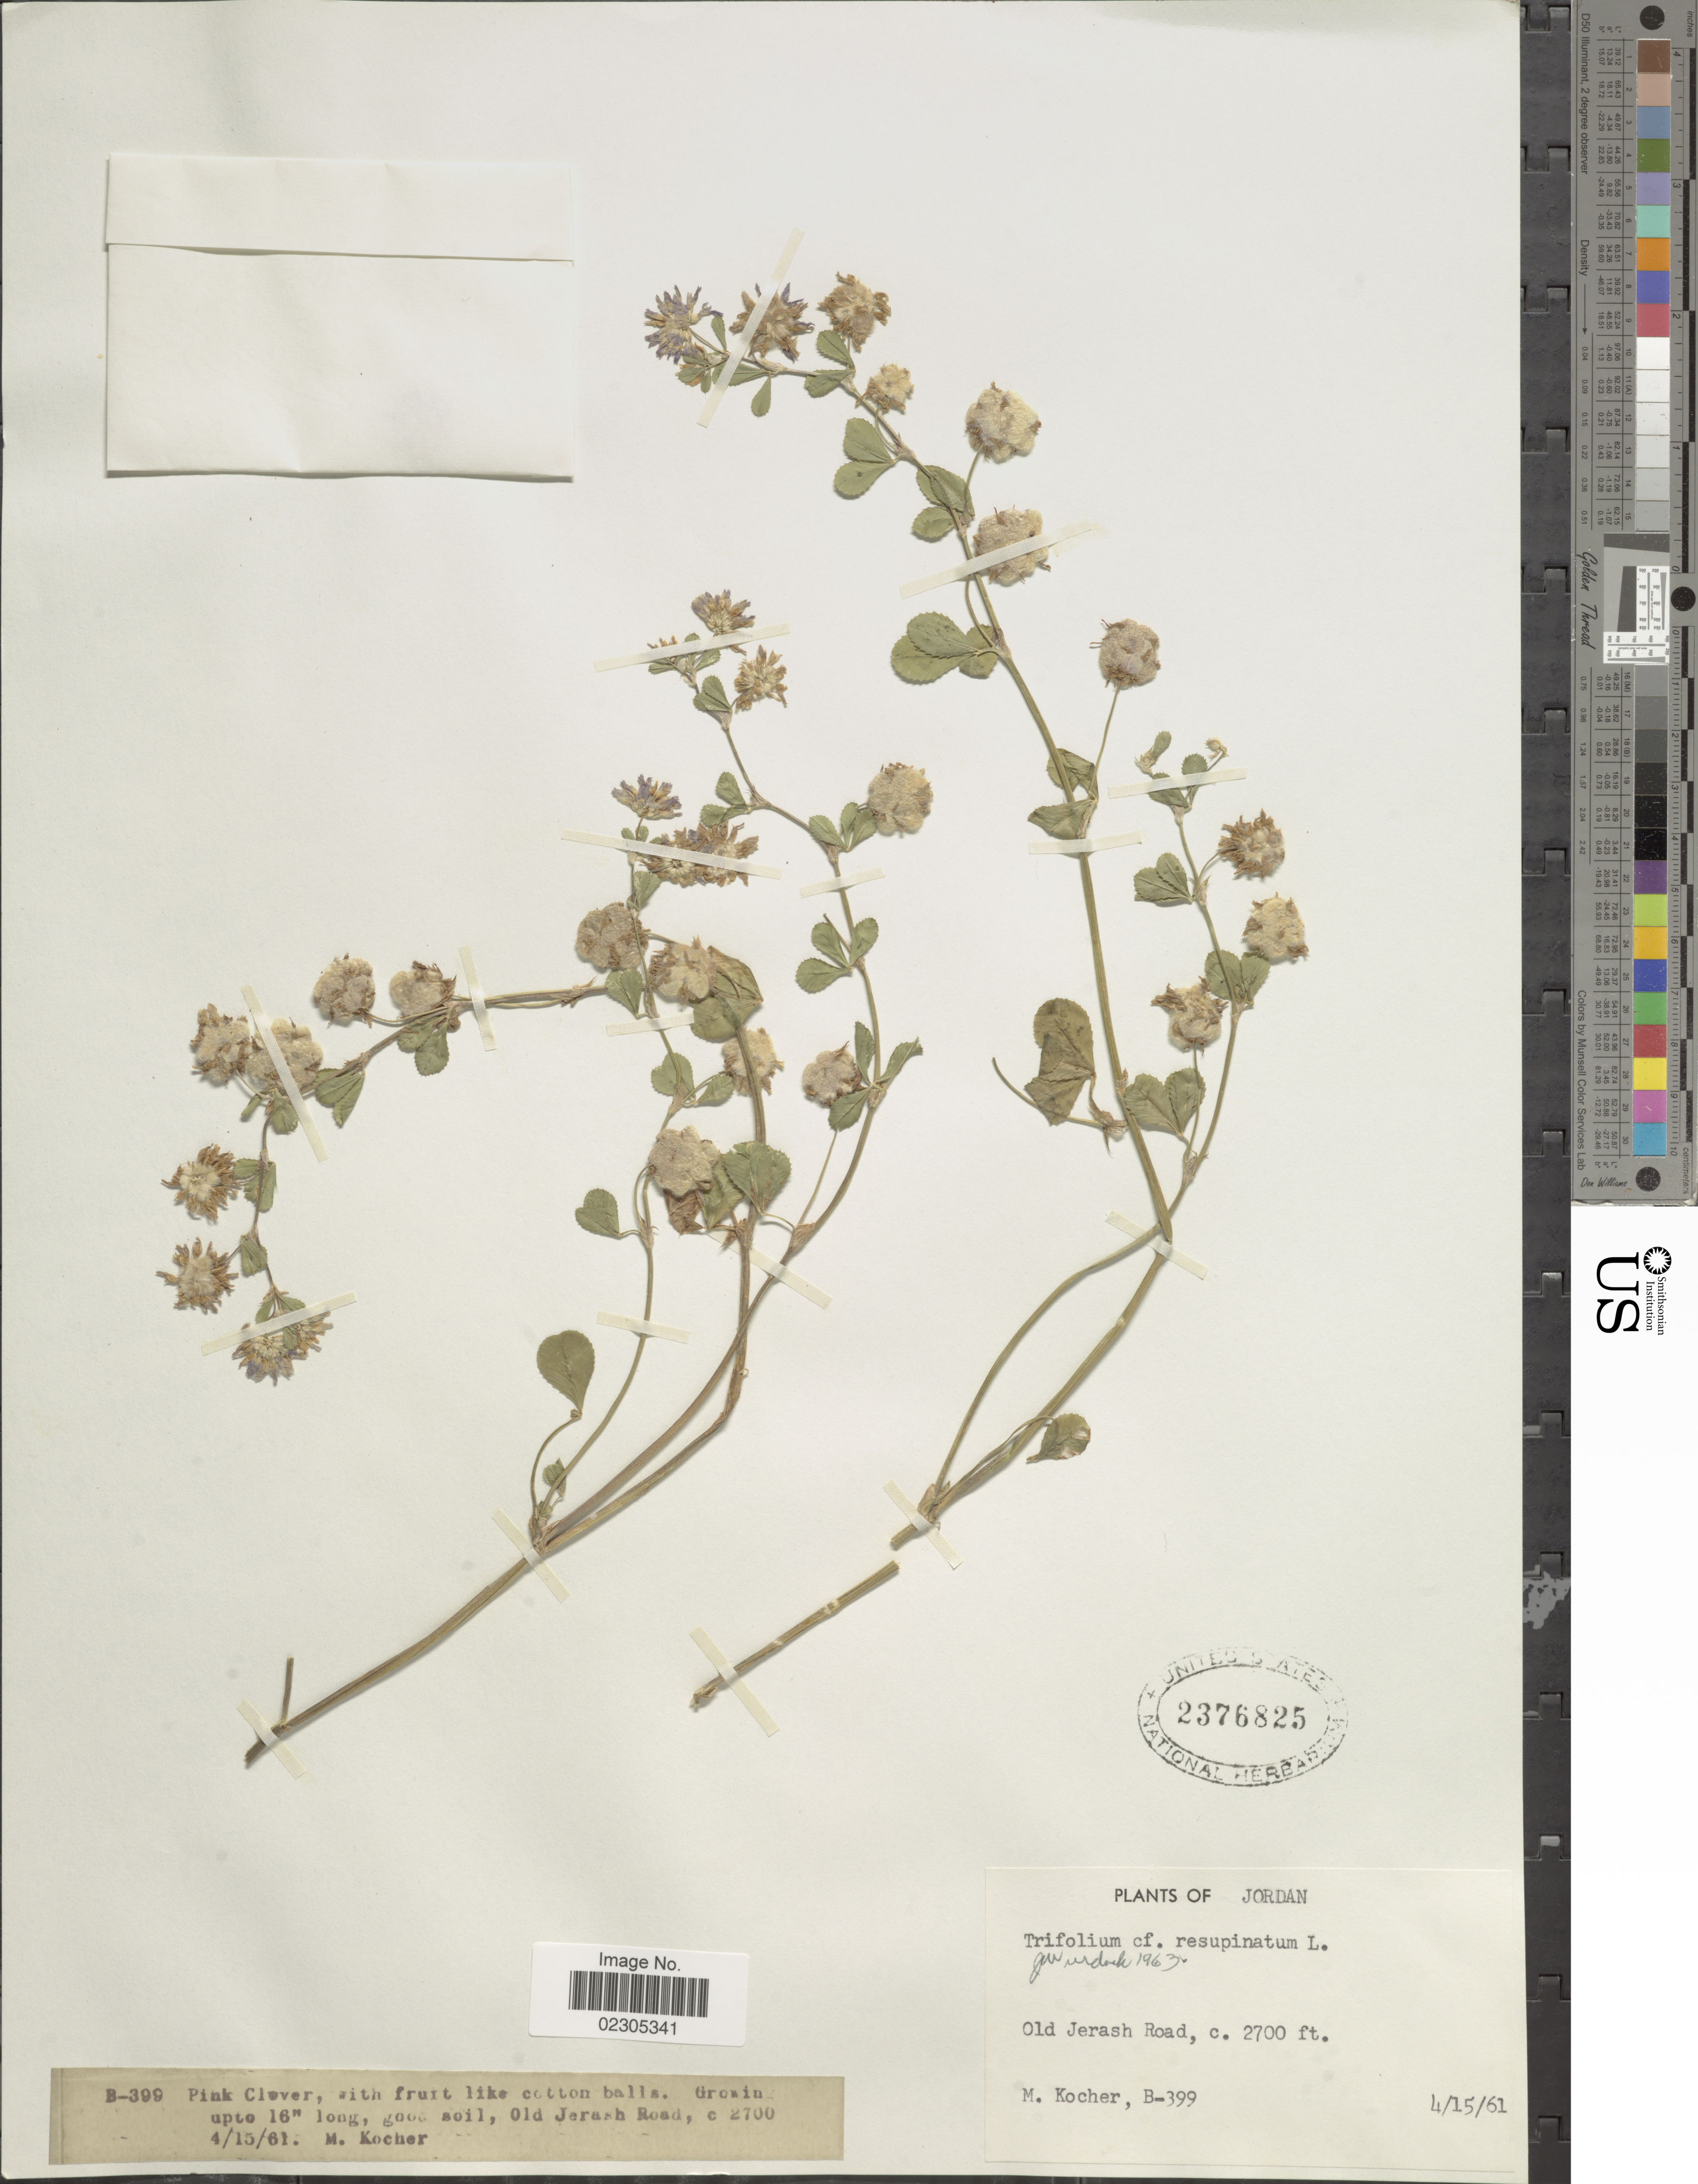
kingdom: Plantae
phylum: Tracheophyta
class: Magnoliopsida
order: Fabales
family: Fabaceae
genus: Trifolium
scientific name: Trifolium resupinatum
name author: L.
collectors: M. Kocher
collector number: B399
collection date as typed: Transcribed d/m/y: 15/4/61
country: Jordan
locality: Old Jerash Road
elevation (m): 823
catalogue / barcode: US 2376825